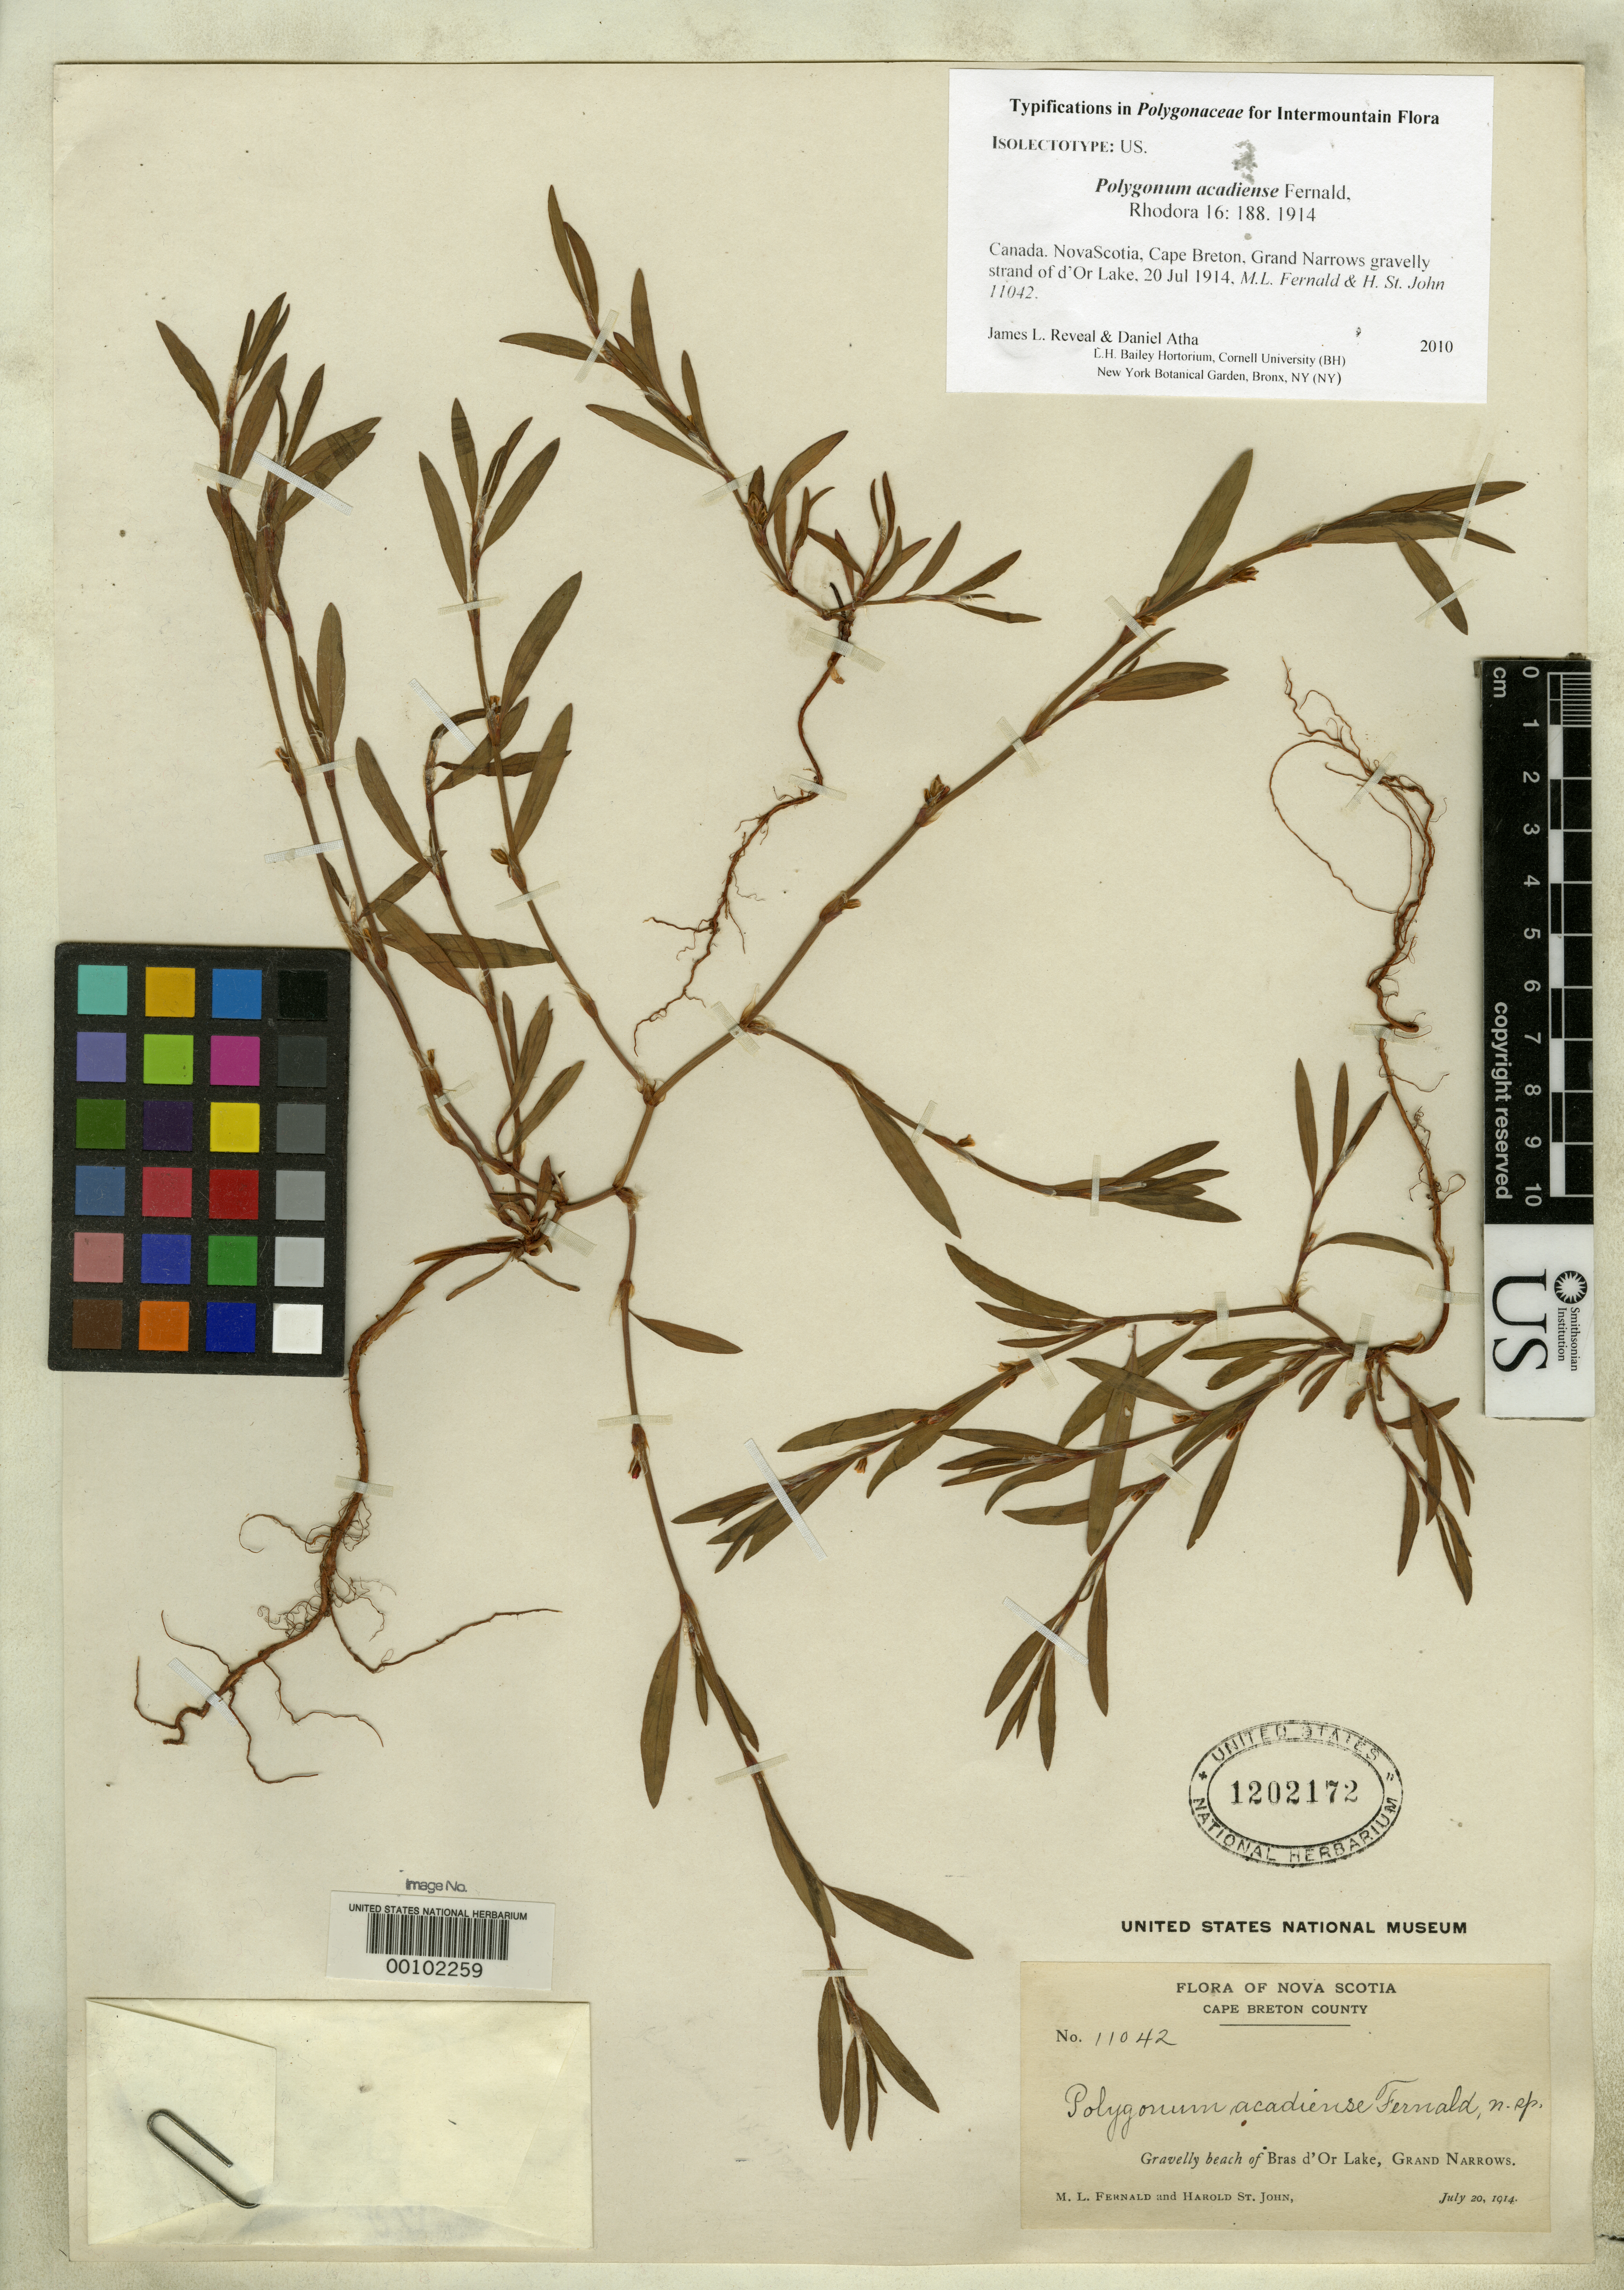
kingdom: Plantae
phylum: Tracheophyta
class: Magnoliopsida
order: Caryophyllales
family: Polygonaceae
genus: Polygonum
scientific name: Polygonum acadiense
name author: Fernald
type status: Isolectotype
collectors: M. L. Fernald & H. St. John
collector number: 11042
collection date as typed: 20 Jul 1914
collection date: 1914-07-20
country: Canada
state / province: Nova Scotia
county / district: Cape Breton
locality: Cape Breton County, gravelly beach of Bras d'Or Lake, Grand Narrows.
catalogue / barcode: US 1202172